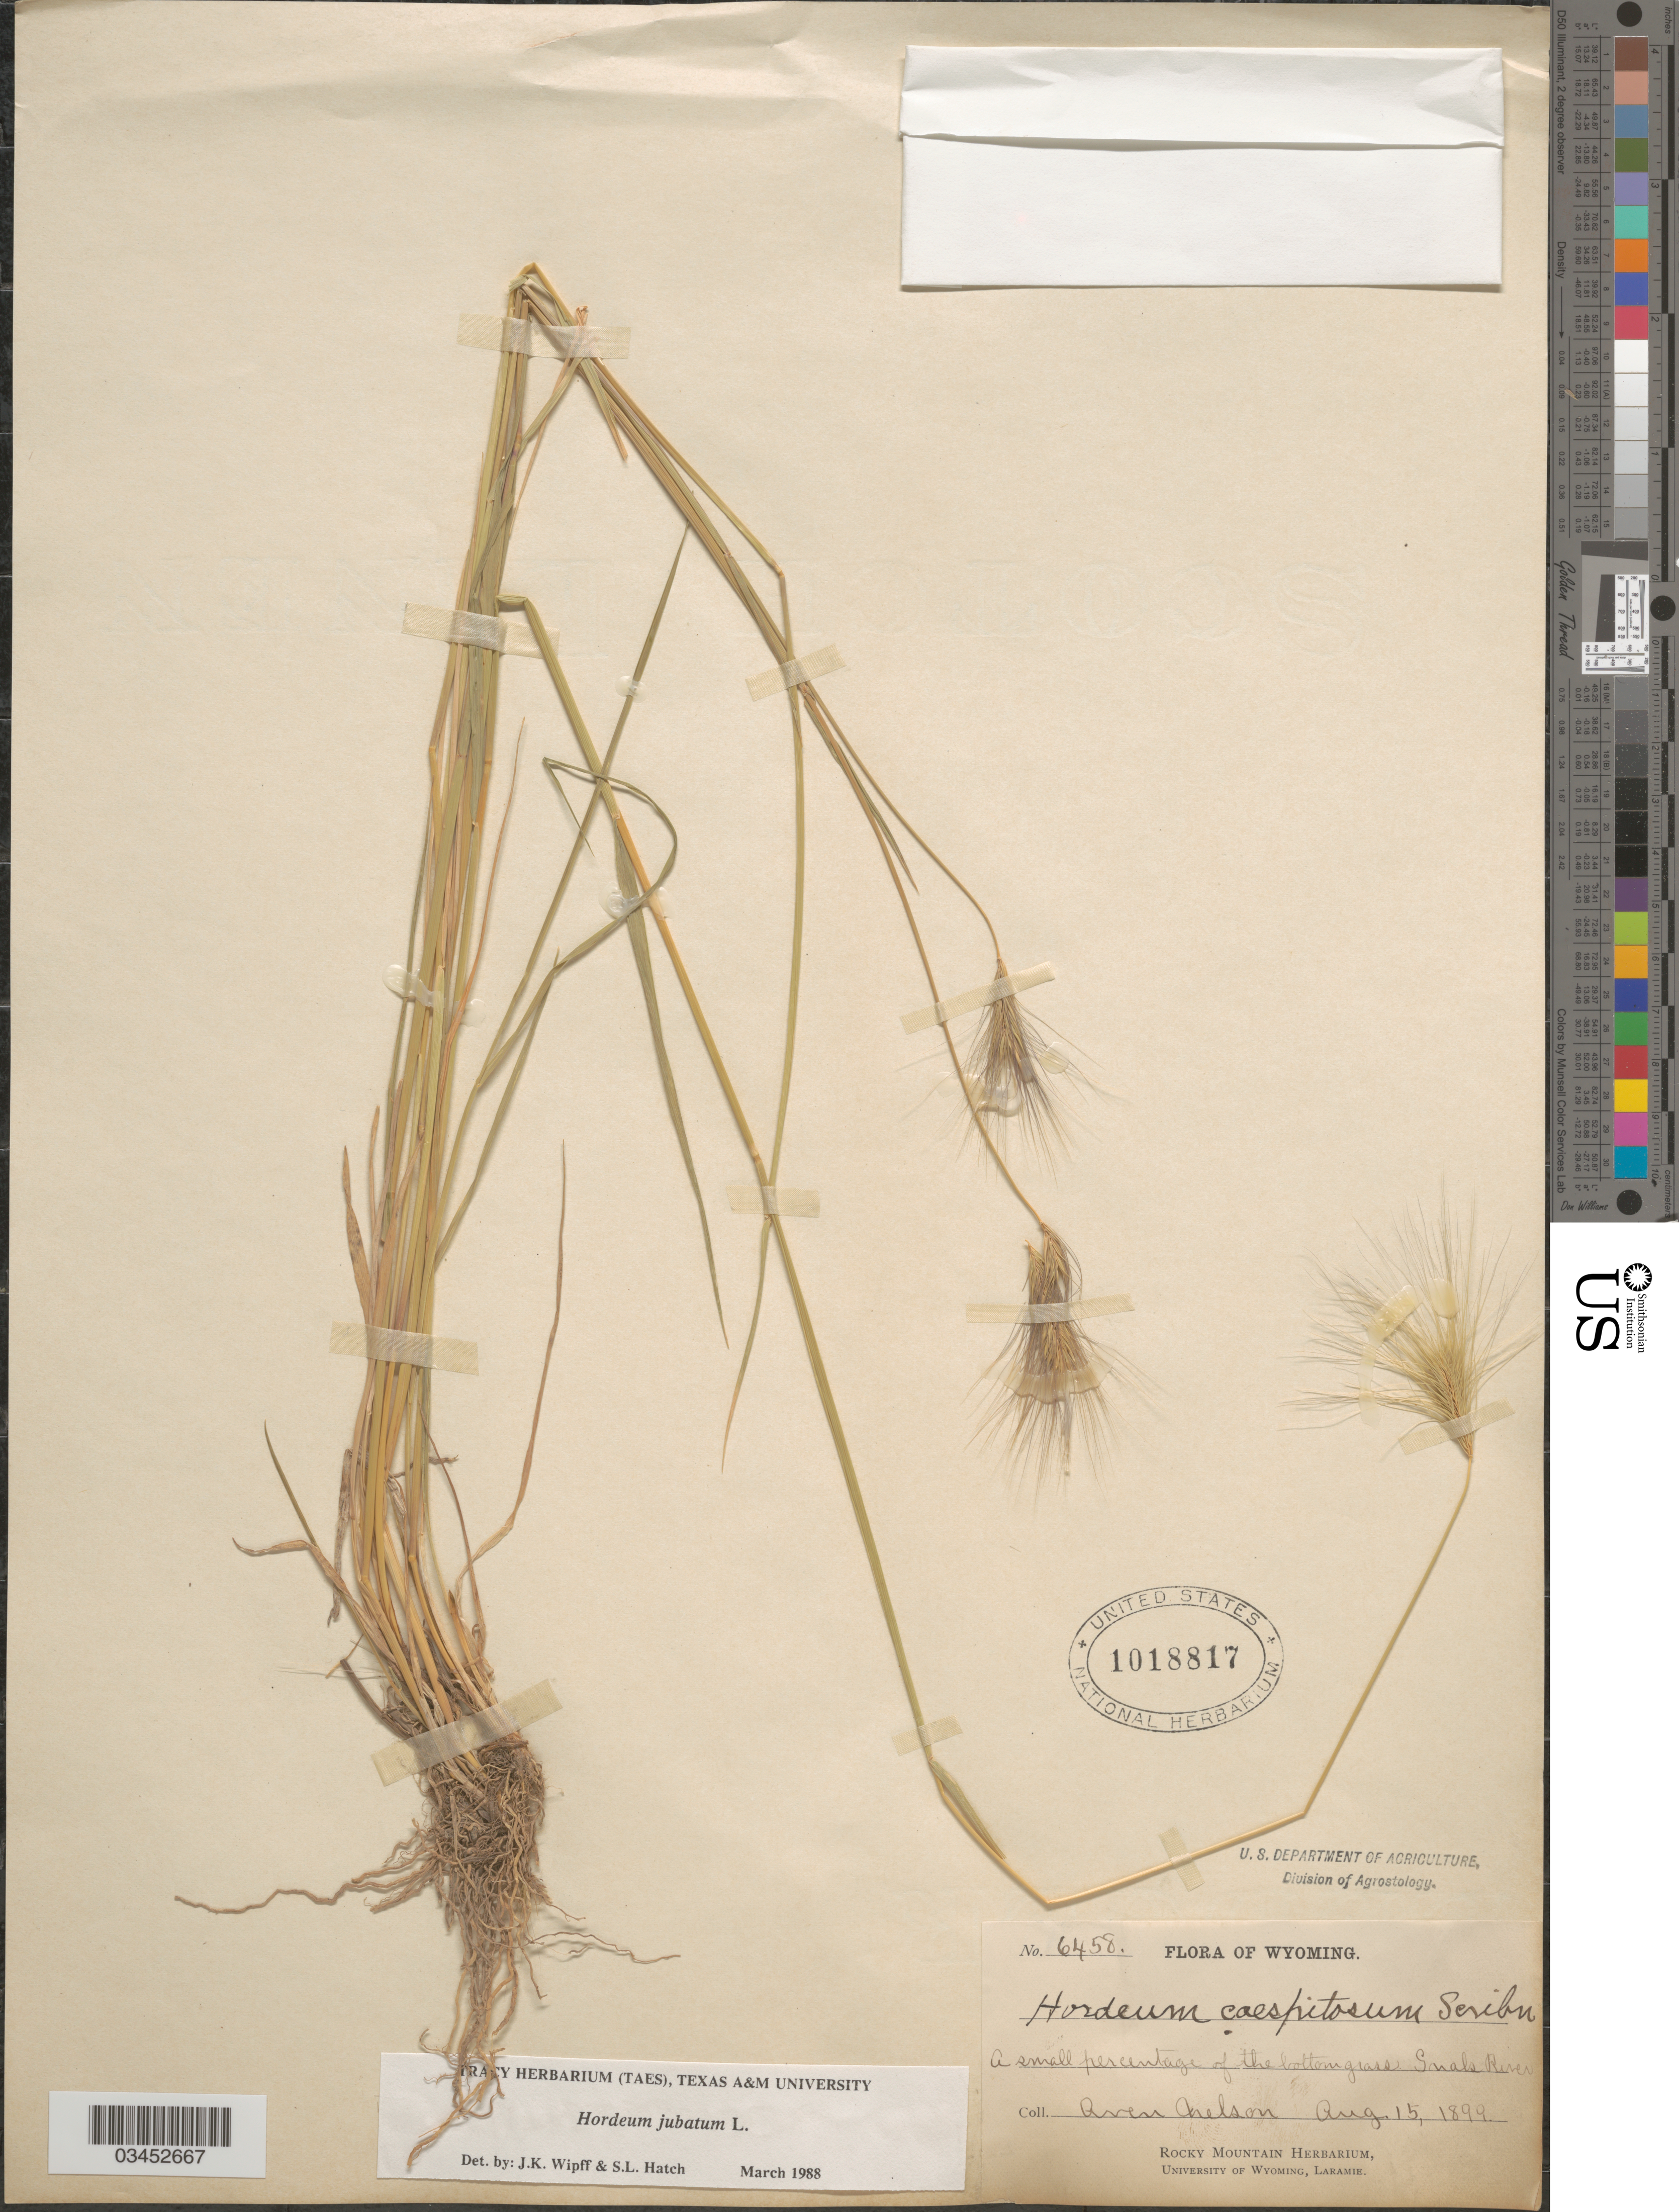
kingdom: Plantae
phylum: Tracheophyta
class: Liliopsida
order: Poales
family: Poaceae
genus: Hordeum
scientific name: Hordeum jubatum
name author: L.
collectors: A. Nelson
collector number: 6458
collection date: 1899-08-15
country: United States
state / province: Wyoming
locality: A small percentage of the bottom grass Snake River.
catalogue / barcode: US 1018817